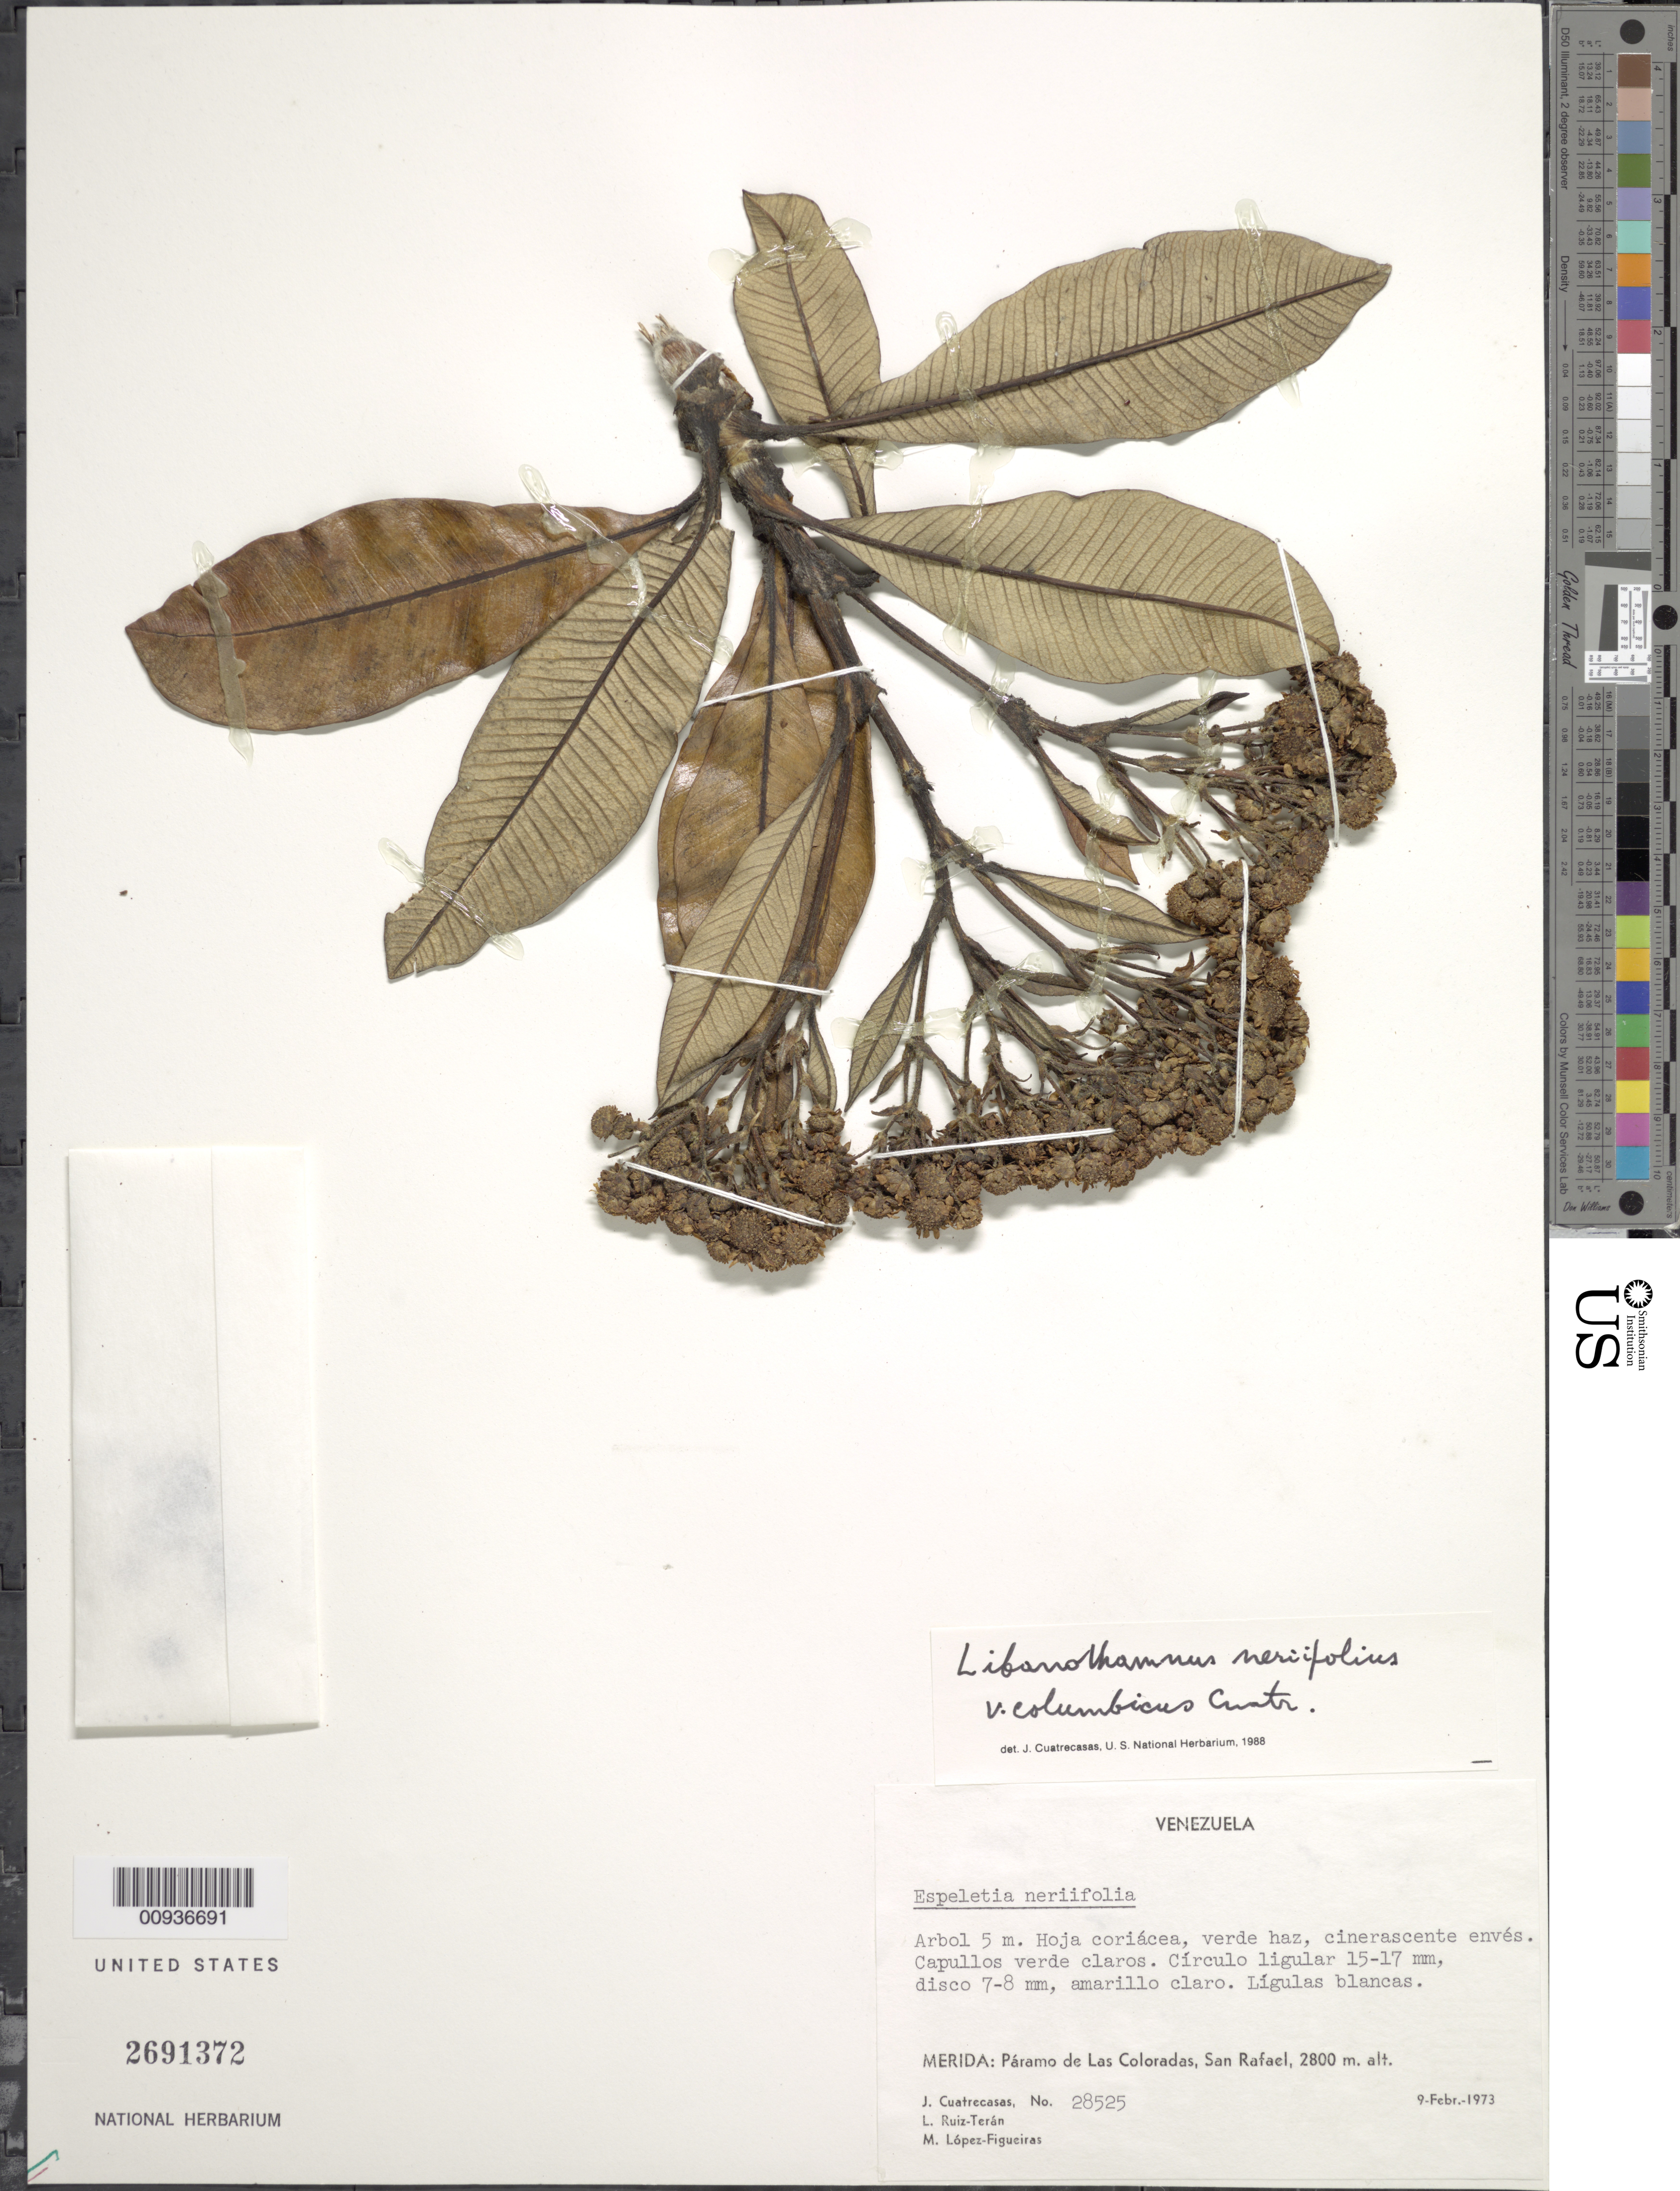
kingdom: Plantae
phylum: Tracheophyta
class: Magnoliopsida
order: Asterales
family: Asteraceae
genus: Libanothamnus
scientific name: Libanothamnus neriifolius var. columbicus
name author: (Cuatrec.) Cuatrec.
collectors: J. Cuatrecasas, L. E. Ruíz-Terán & M. López Figueiras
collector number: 28525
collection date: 1973-02-09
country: Venezuela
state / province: Mérida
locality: Páramo de Las Coloradas. San Rafael.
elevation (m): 2800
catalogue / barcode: US 2691372